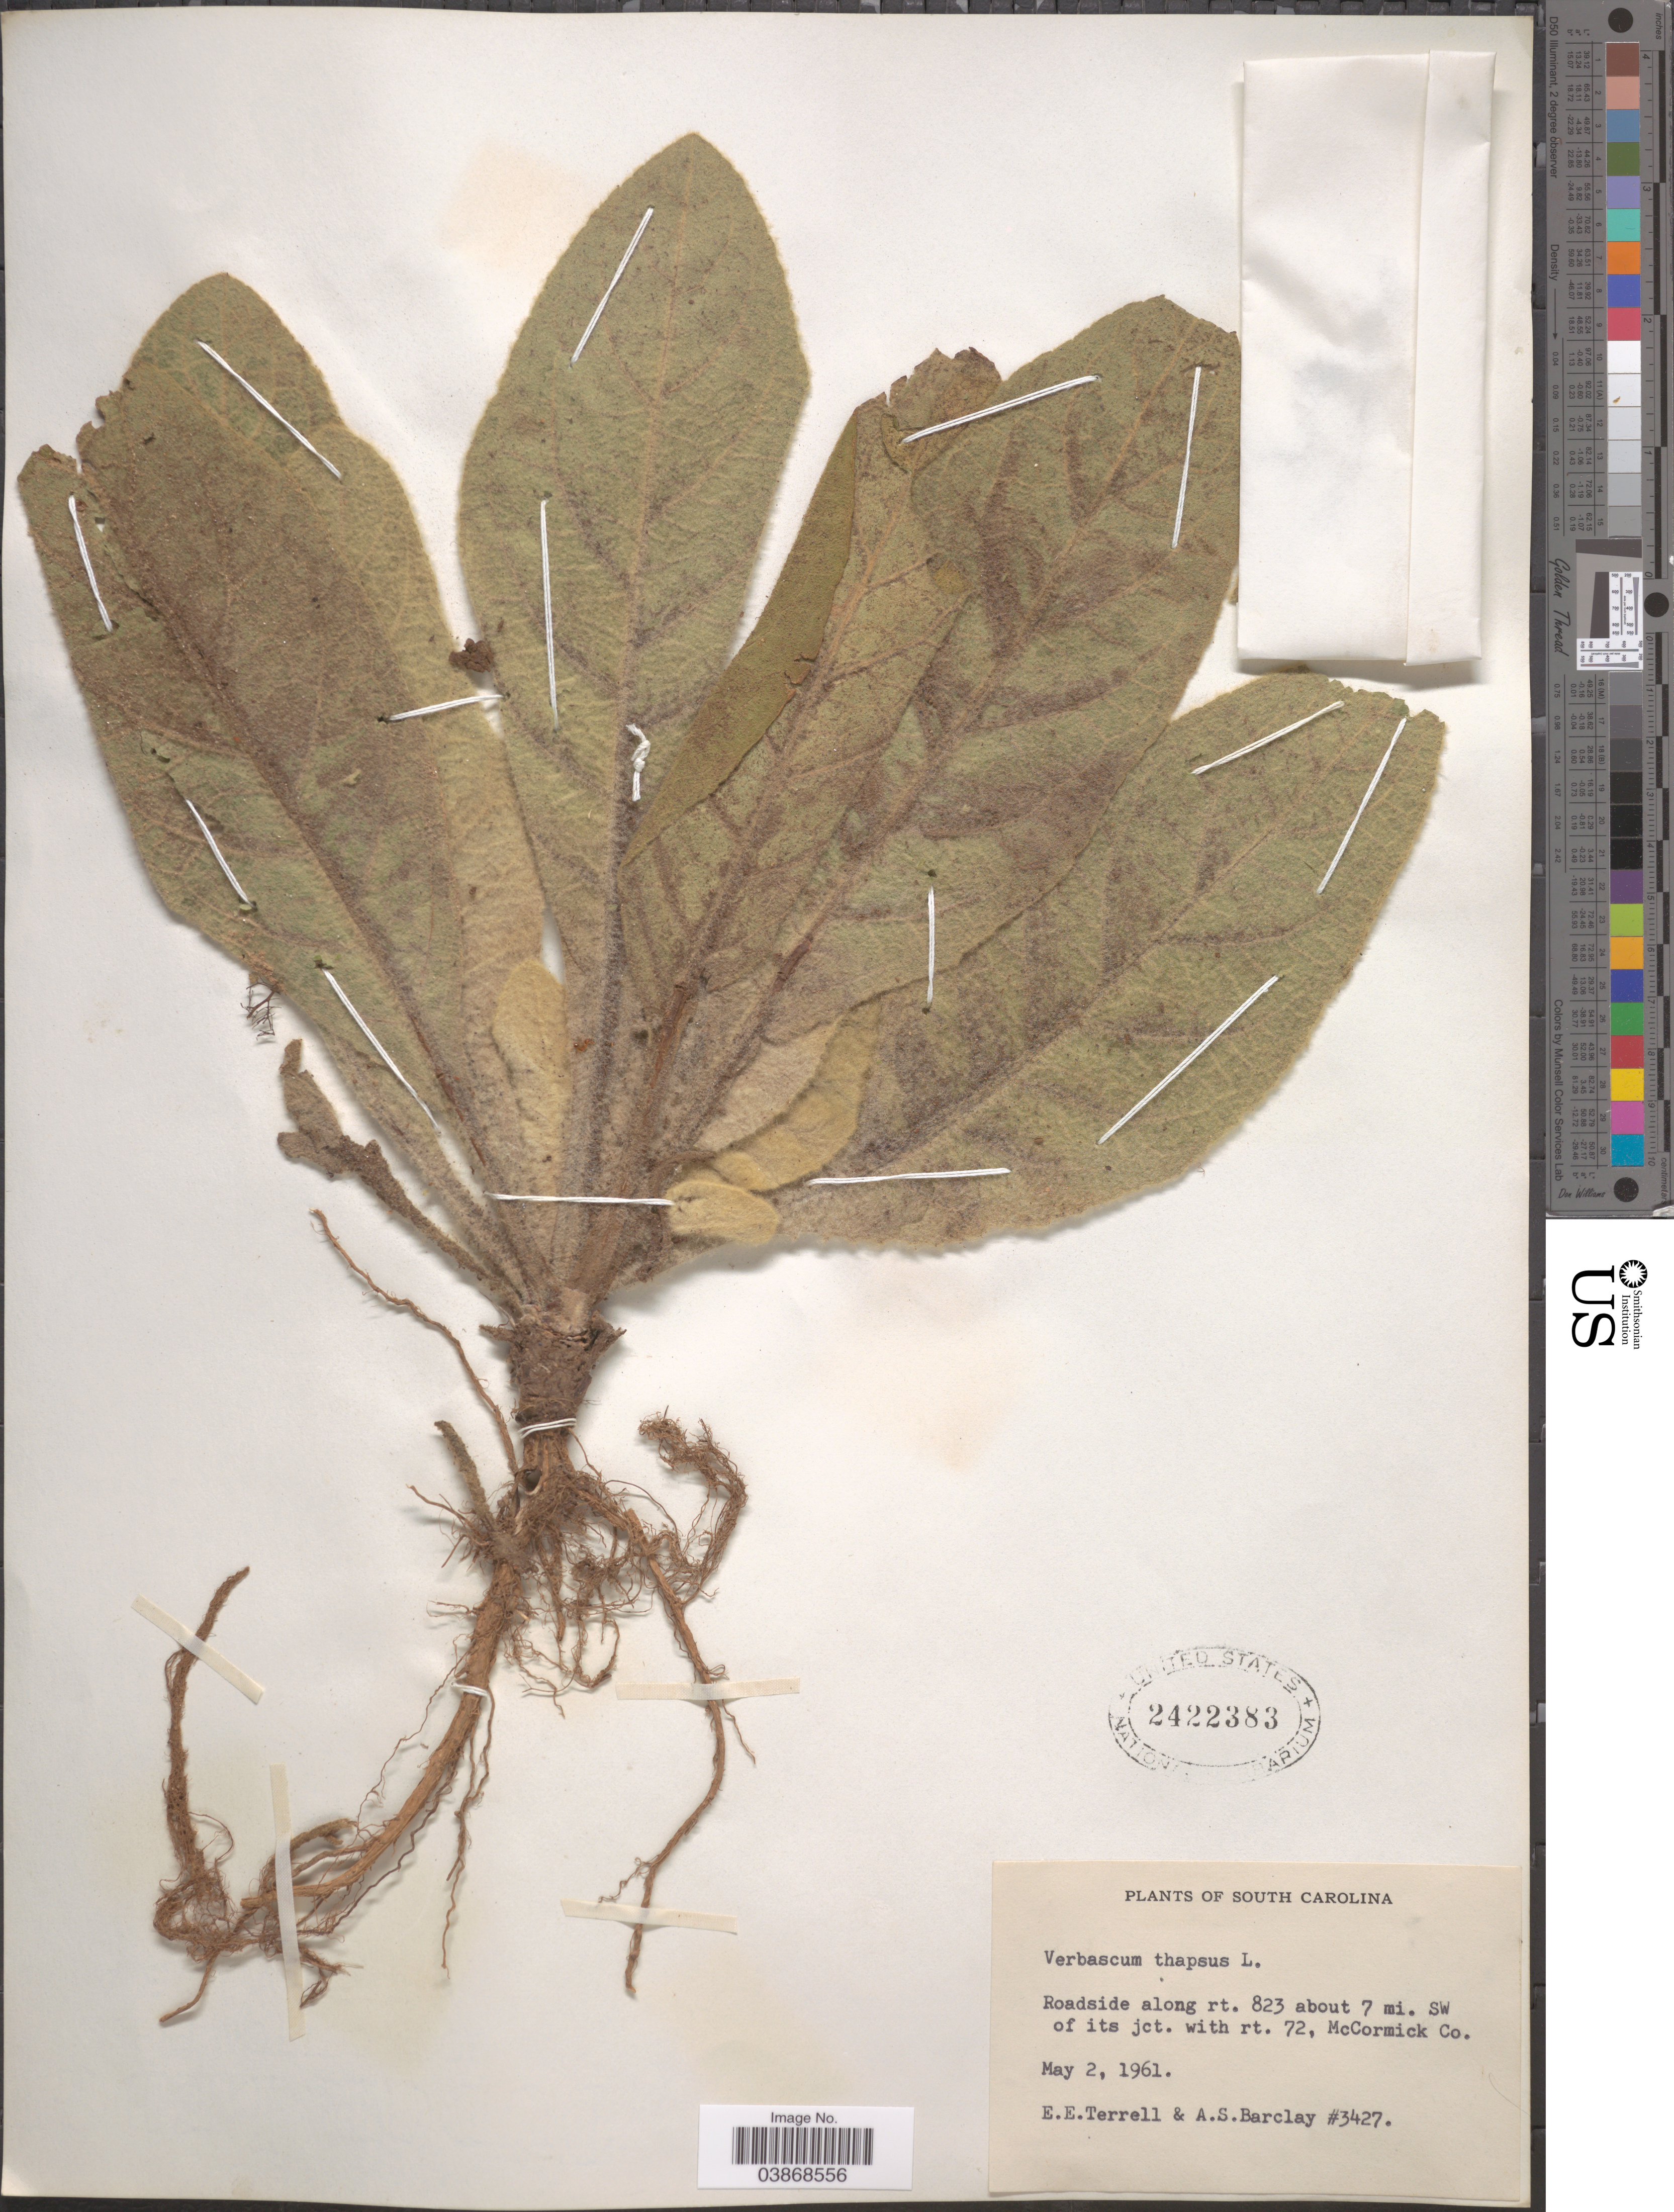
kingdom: Plantae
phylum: Tracheophyta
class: Magnoliopsida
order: Lamiales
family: Scrophulariaceae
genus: Verbascum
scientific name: Verbascum thapsus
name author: L.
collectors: E. E. Terrell & A. S. Barclay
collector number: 3427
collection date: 1961-05-02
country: United States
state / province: South Carolina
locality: Roadside along rt. 823 about 7 mi. SW of its jct. with rt. 72, McCormick Co.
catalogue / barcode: US 2422383